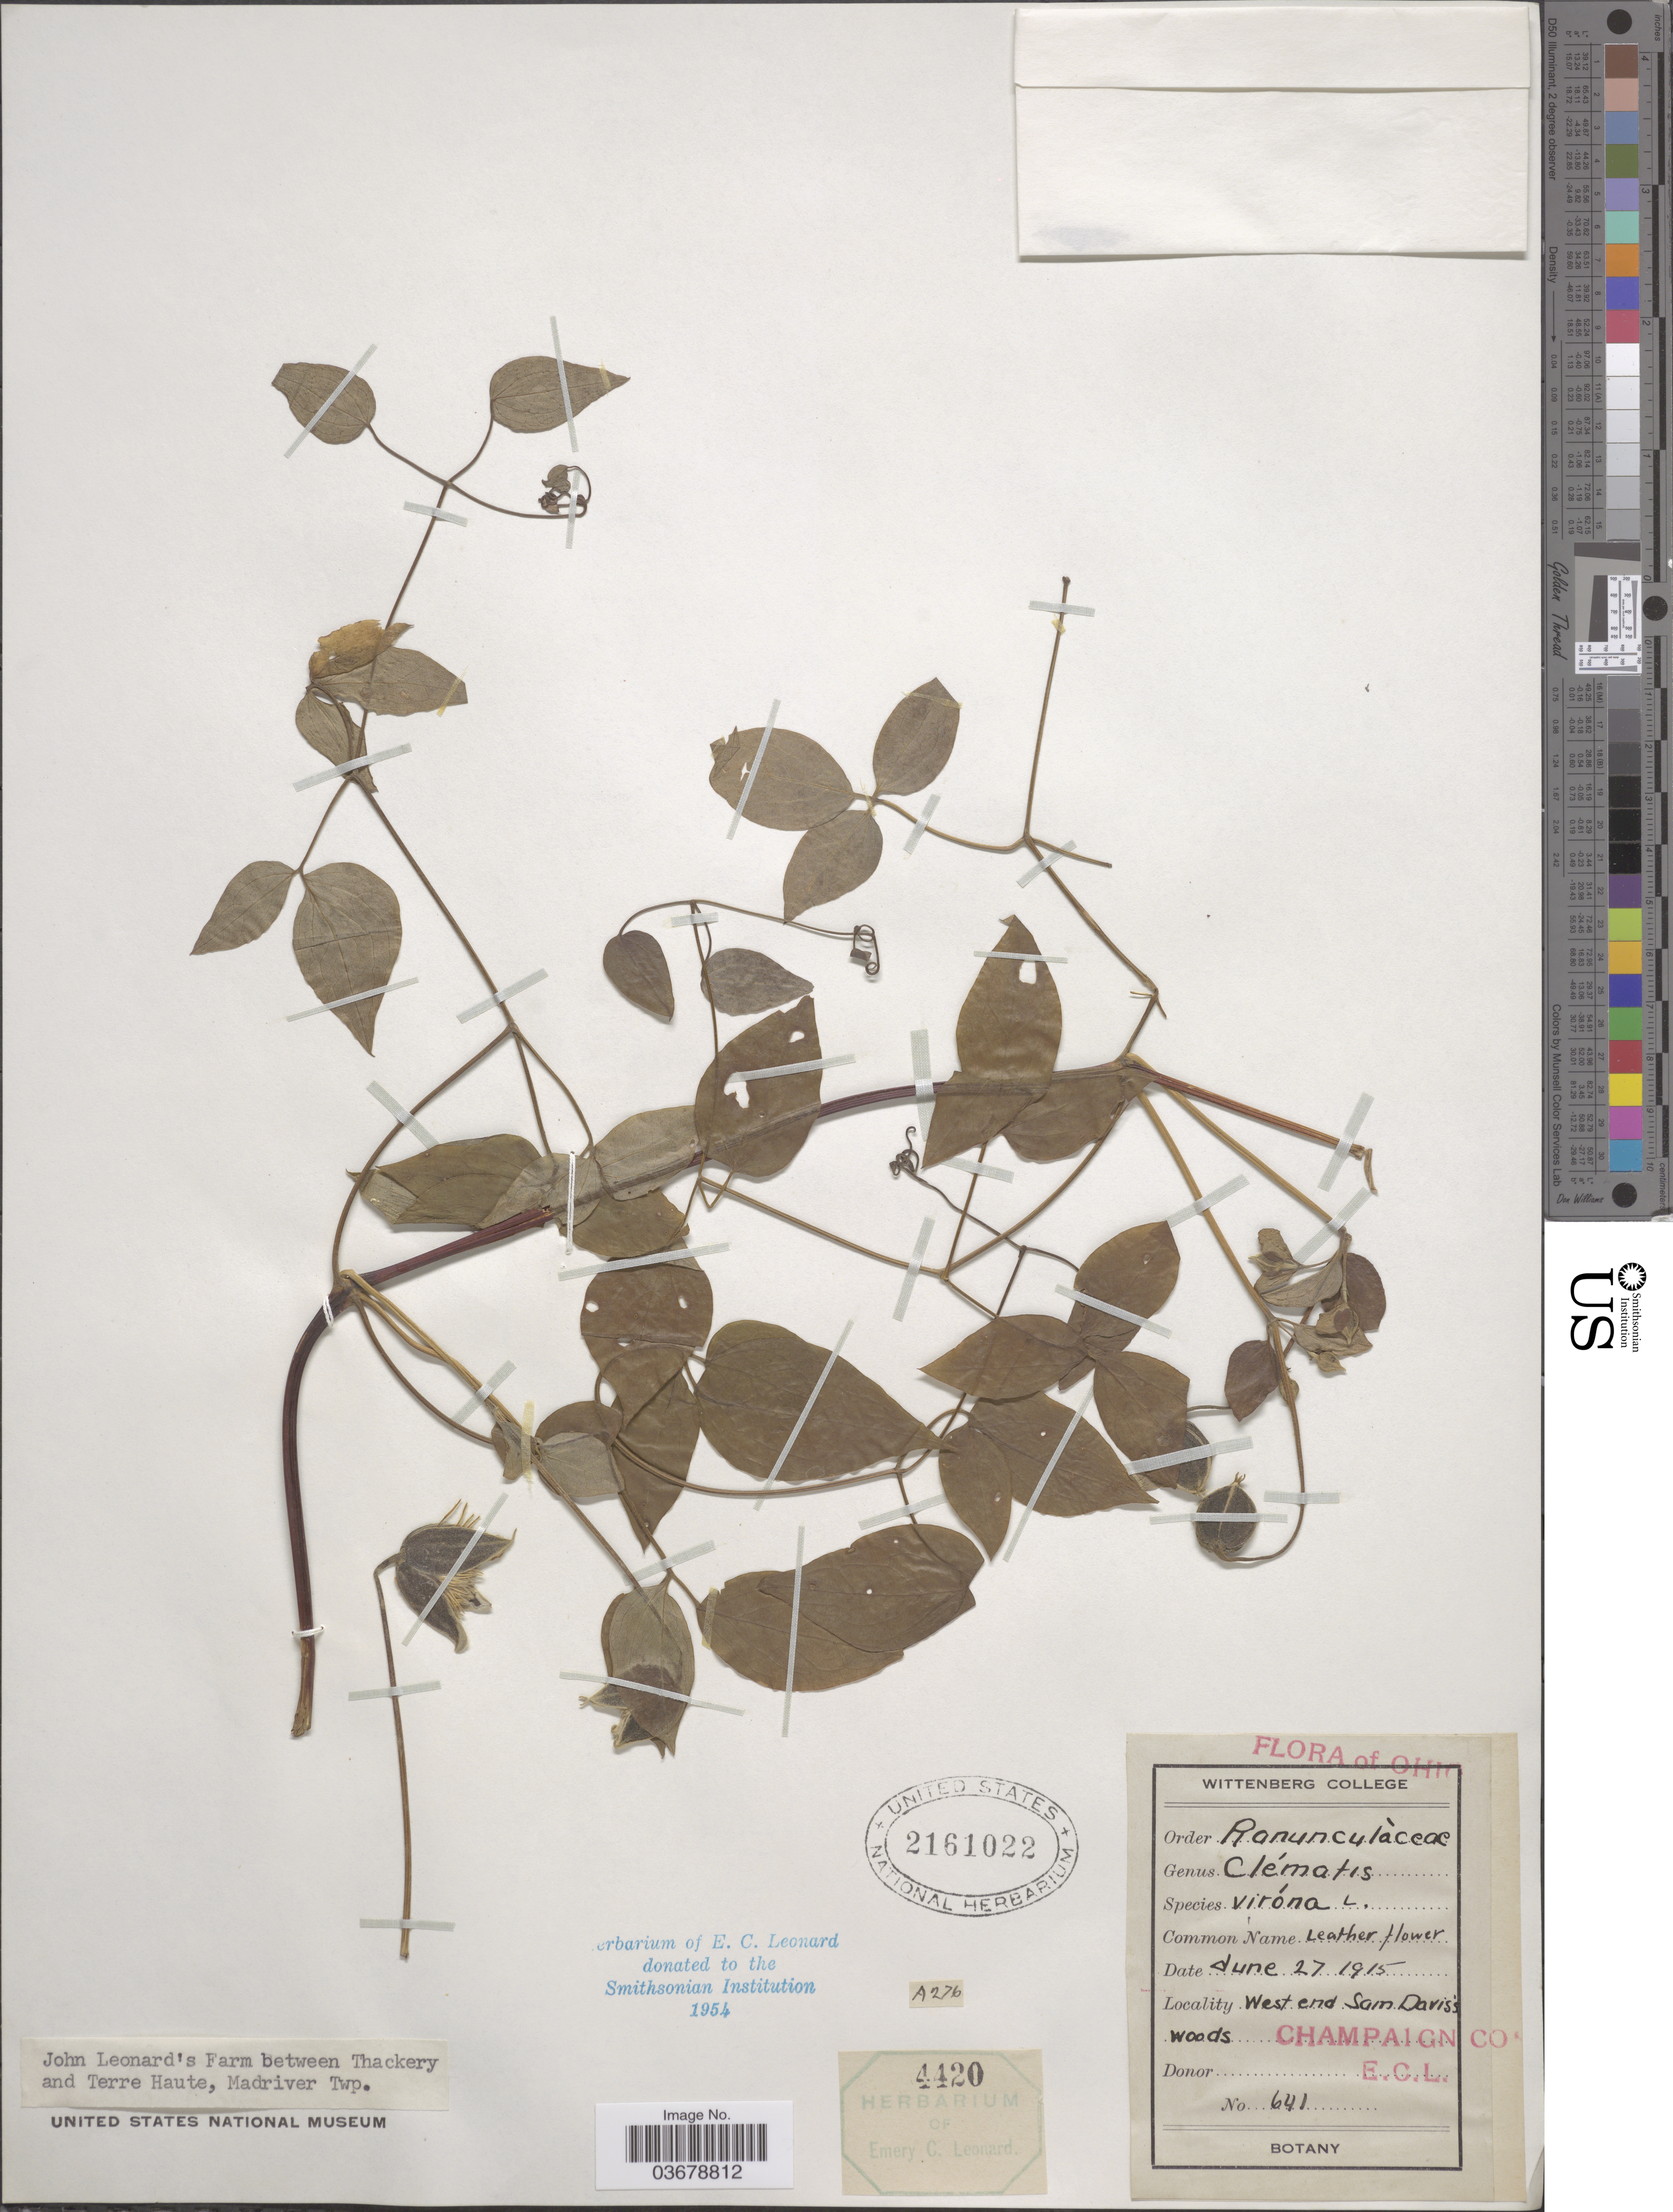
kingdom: Plantae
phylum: Tracheophyta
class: Magnoliopsida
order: Ranunculales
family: Ranunculaceae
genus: Clematis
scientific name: Clematis viorna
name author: L.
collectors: E. C. Leonard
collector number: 641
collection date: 1915-06-27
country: United States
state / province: Ohio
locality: West end Sam Davis's Woods. Champaign Co. Jonh Leonard's Farm between Thackery and Terre Haute, Madriver Twp.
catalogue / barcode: US 2161022